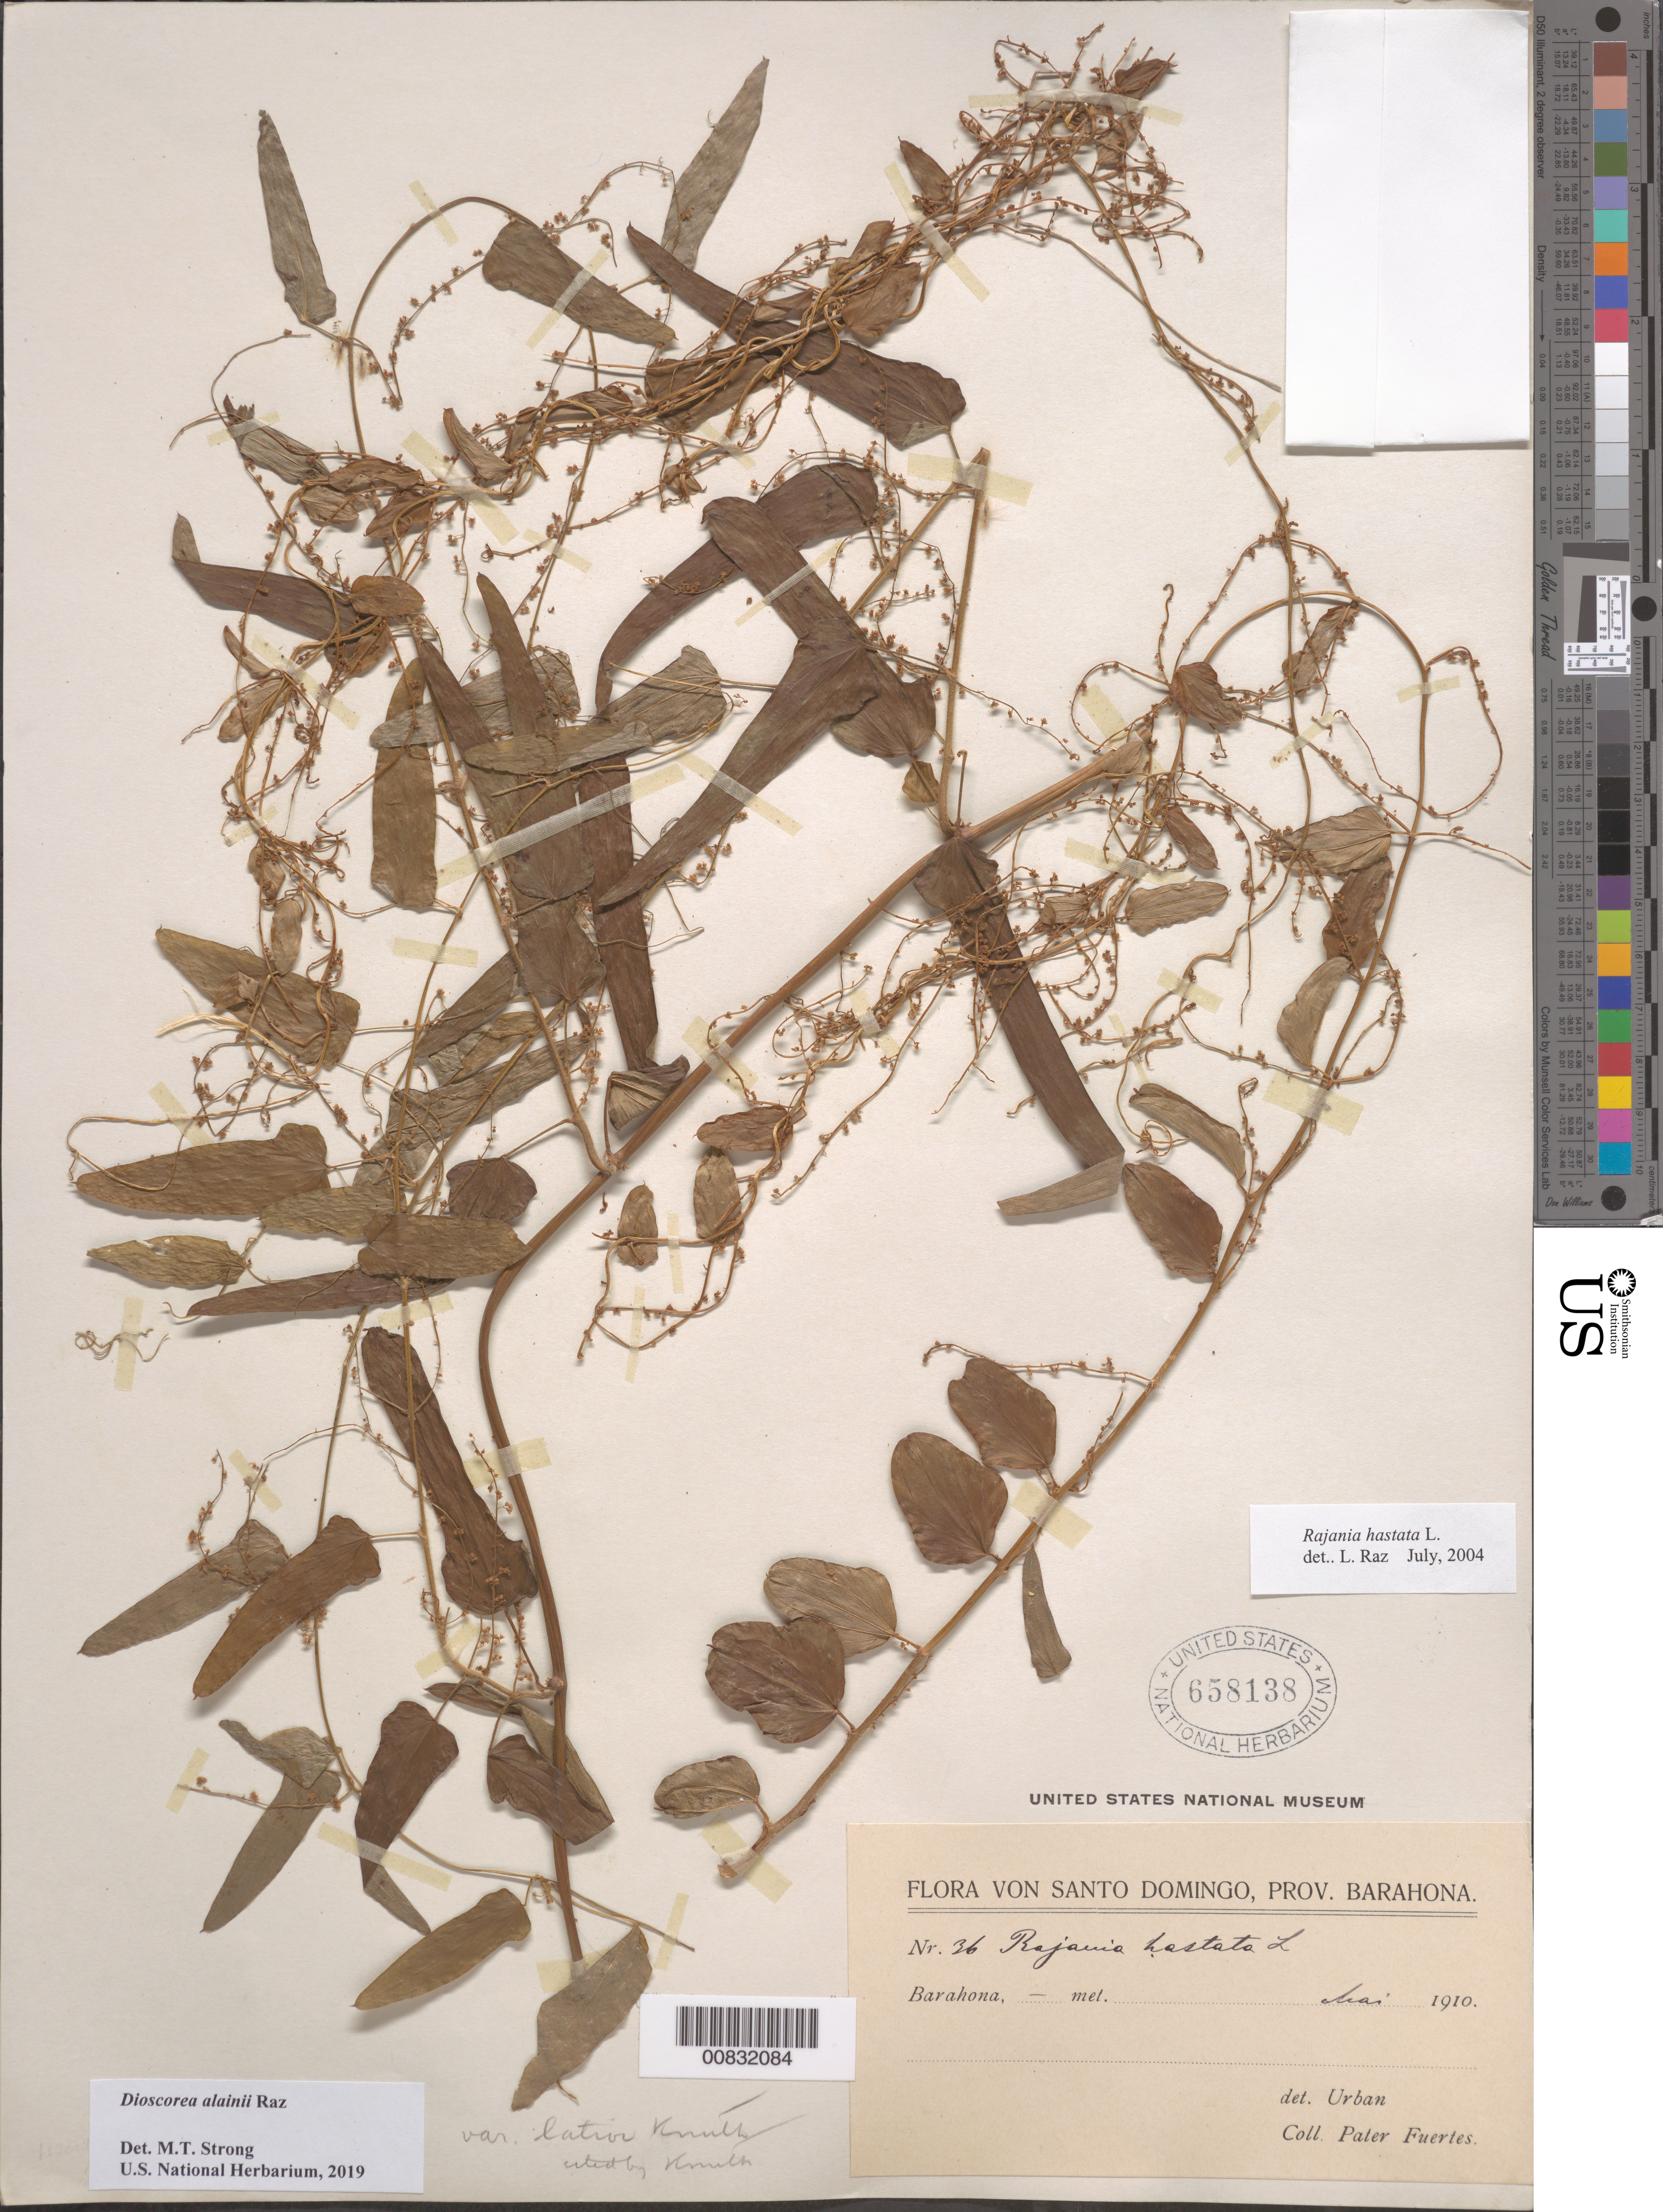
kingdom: Plantae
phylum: Tracheophyta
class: Liliopsida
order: Dioscoreales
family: Dioscoreaceae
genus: Dioscorea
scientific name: Dioscorea alainii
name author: Raz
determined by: Strong, M. T., (US), Smithsonian Institution - National Museum of Natural History (UNITED STATES)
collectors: M. D. Fuertes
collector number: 36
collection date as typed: May 1910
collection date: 1910-05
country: Dominican Republic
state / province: Barahona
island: Hispaniola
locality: Barahona.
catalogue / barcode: US 658138